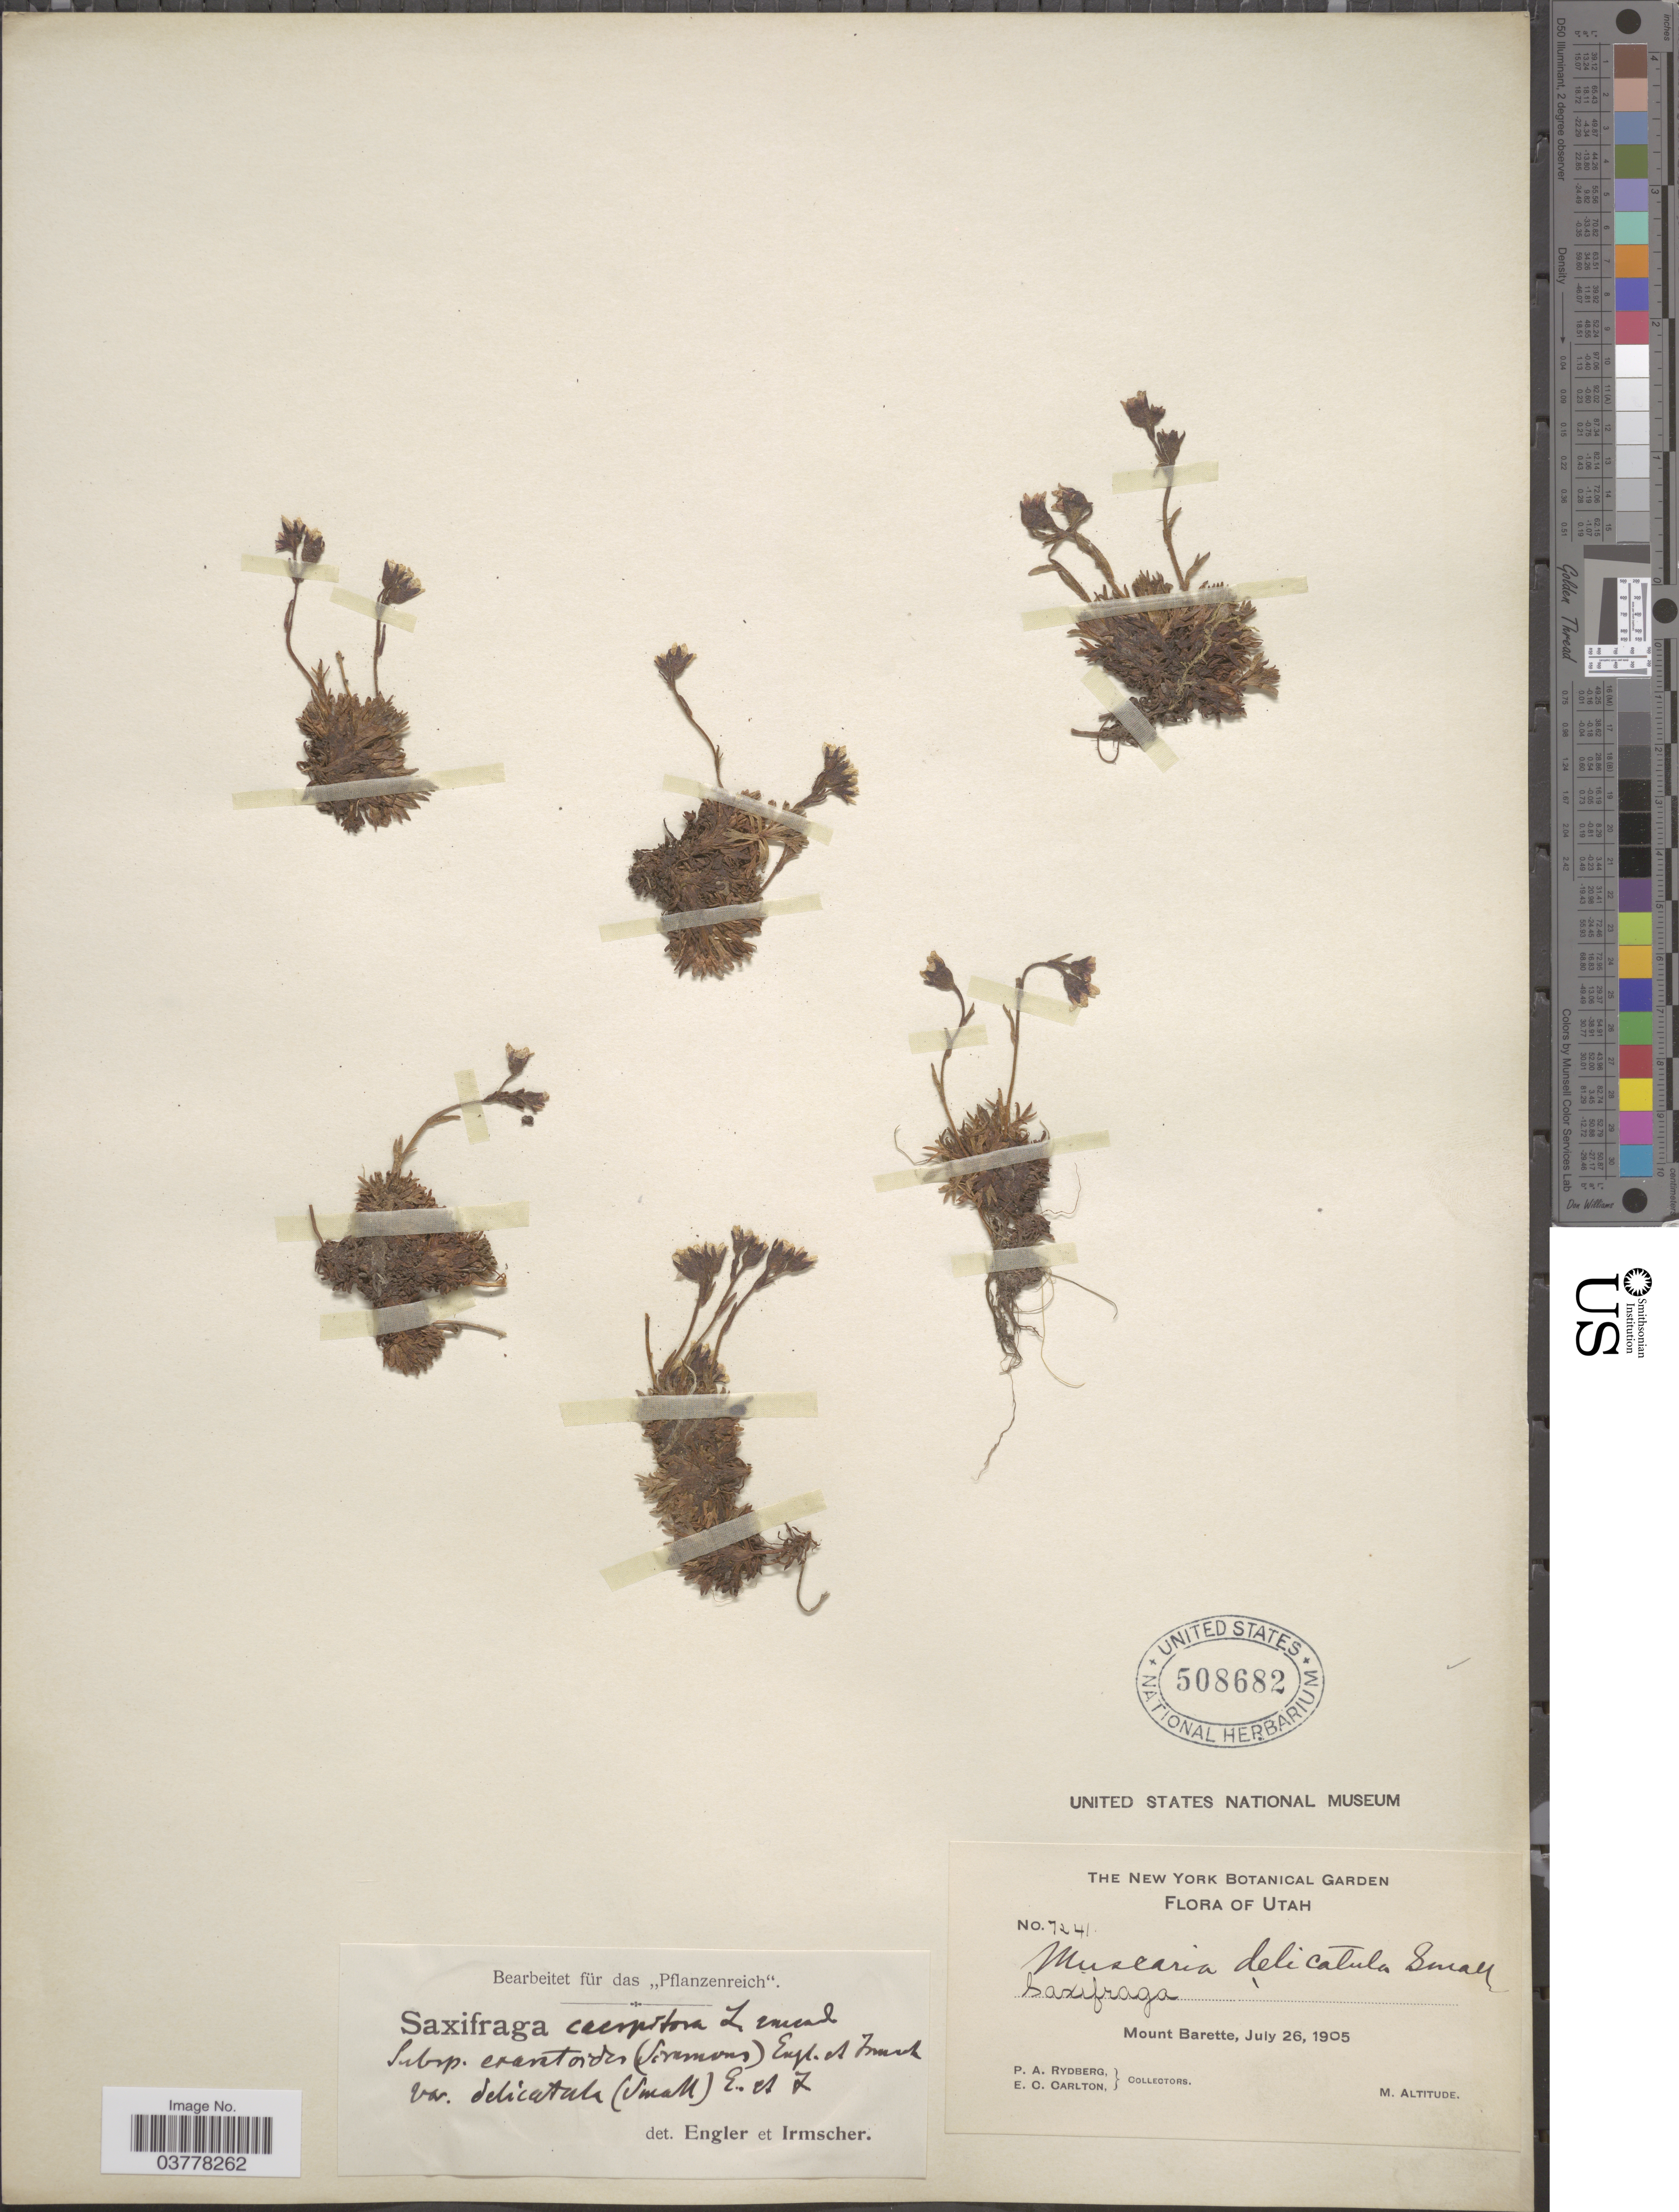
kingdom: Plantae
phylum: Tracheophyta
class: Magnoliopsida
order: Saxifragales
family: Saxifragaceae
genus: Saxifraga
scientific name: Saxifraga caespitosa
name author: L.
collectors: P. A. Rydberg & E. Carlton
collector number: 7241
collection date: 1905-07-26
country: United States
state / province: Utah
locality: Mount Barette.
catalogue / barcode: US 508682